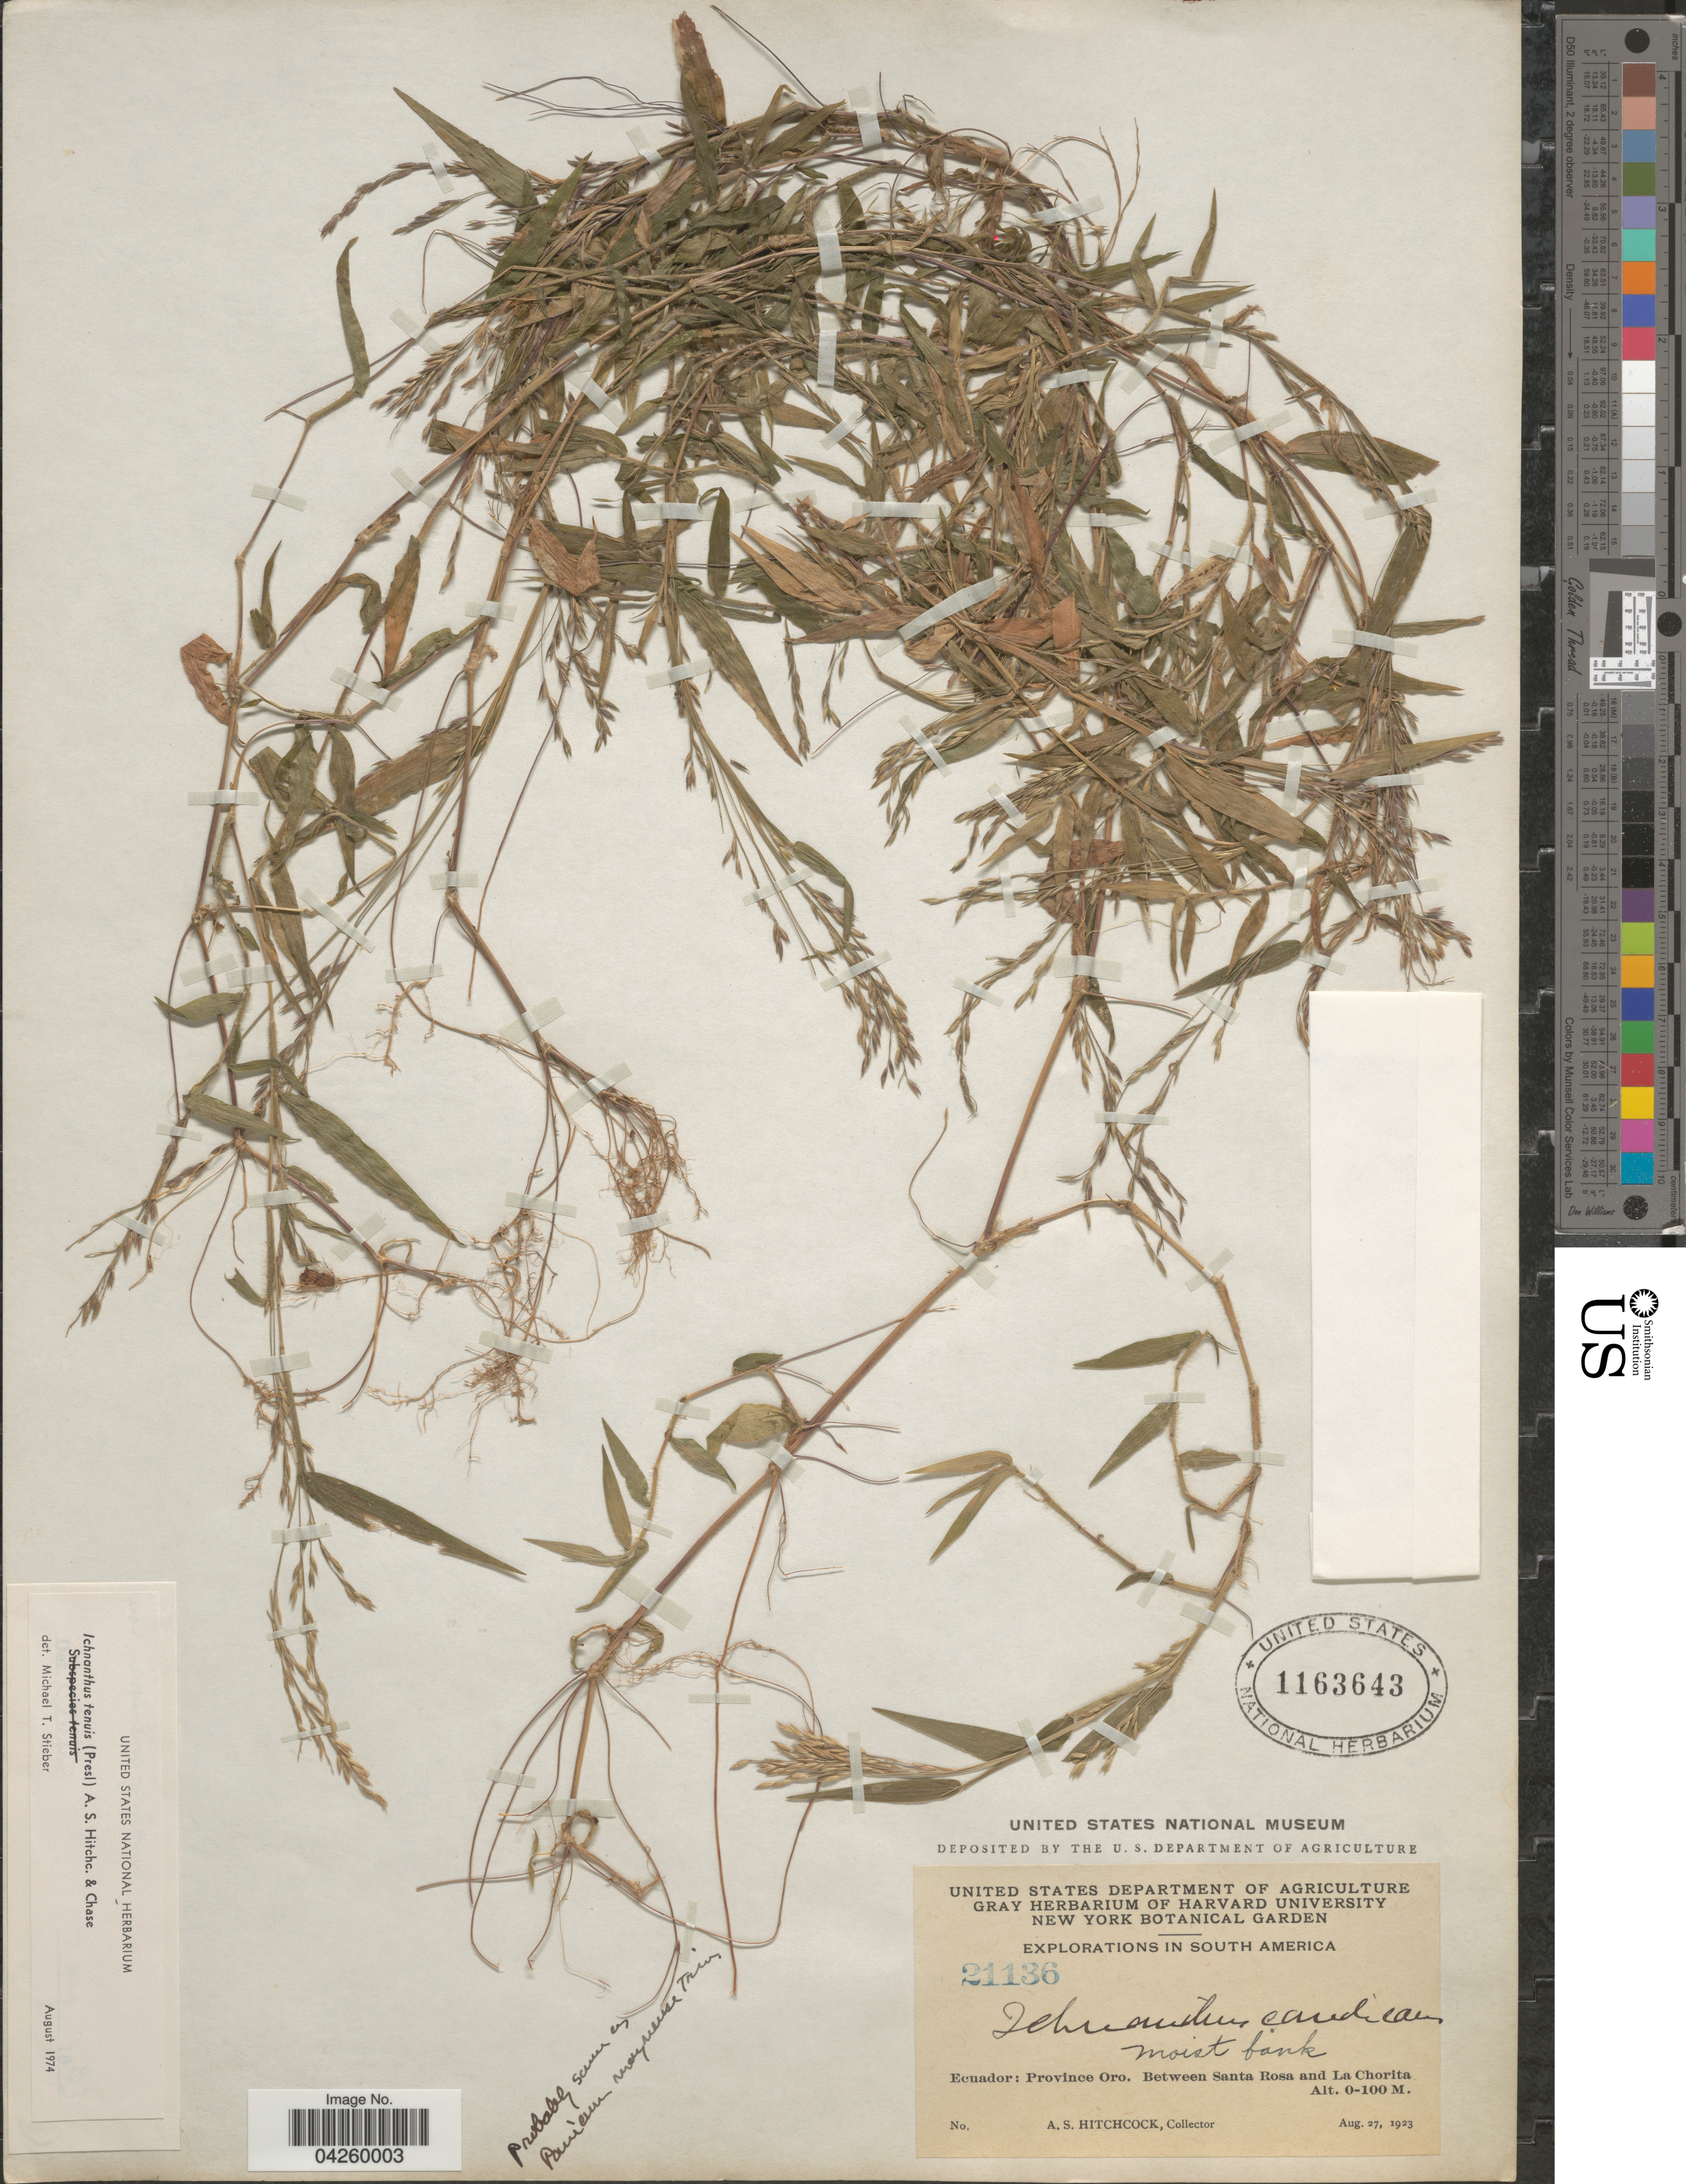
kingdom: Plantae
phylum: Tracheophyta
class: Liliopsida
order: Poales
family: Poaceae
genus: Ichnanthus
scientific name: Ichnanthus tenuis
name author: (J. Presl) Hitchc. & Chase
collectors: A. S. Hitchcock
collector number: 21136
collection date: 1923-08-27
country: Ecuador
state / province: El Oro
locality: Explorations in South America. Province Oro. Between Santa Rosa and La Chorita.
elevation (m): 0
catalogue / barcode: US 1163643